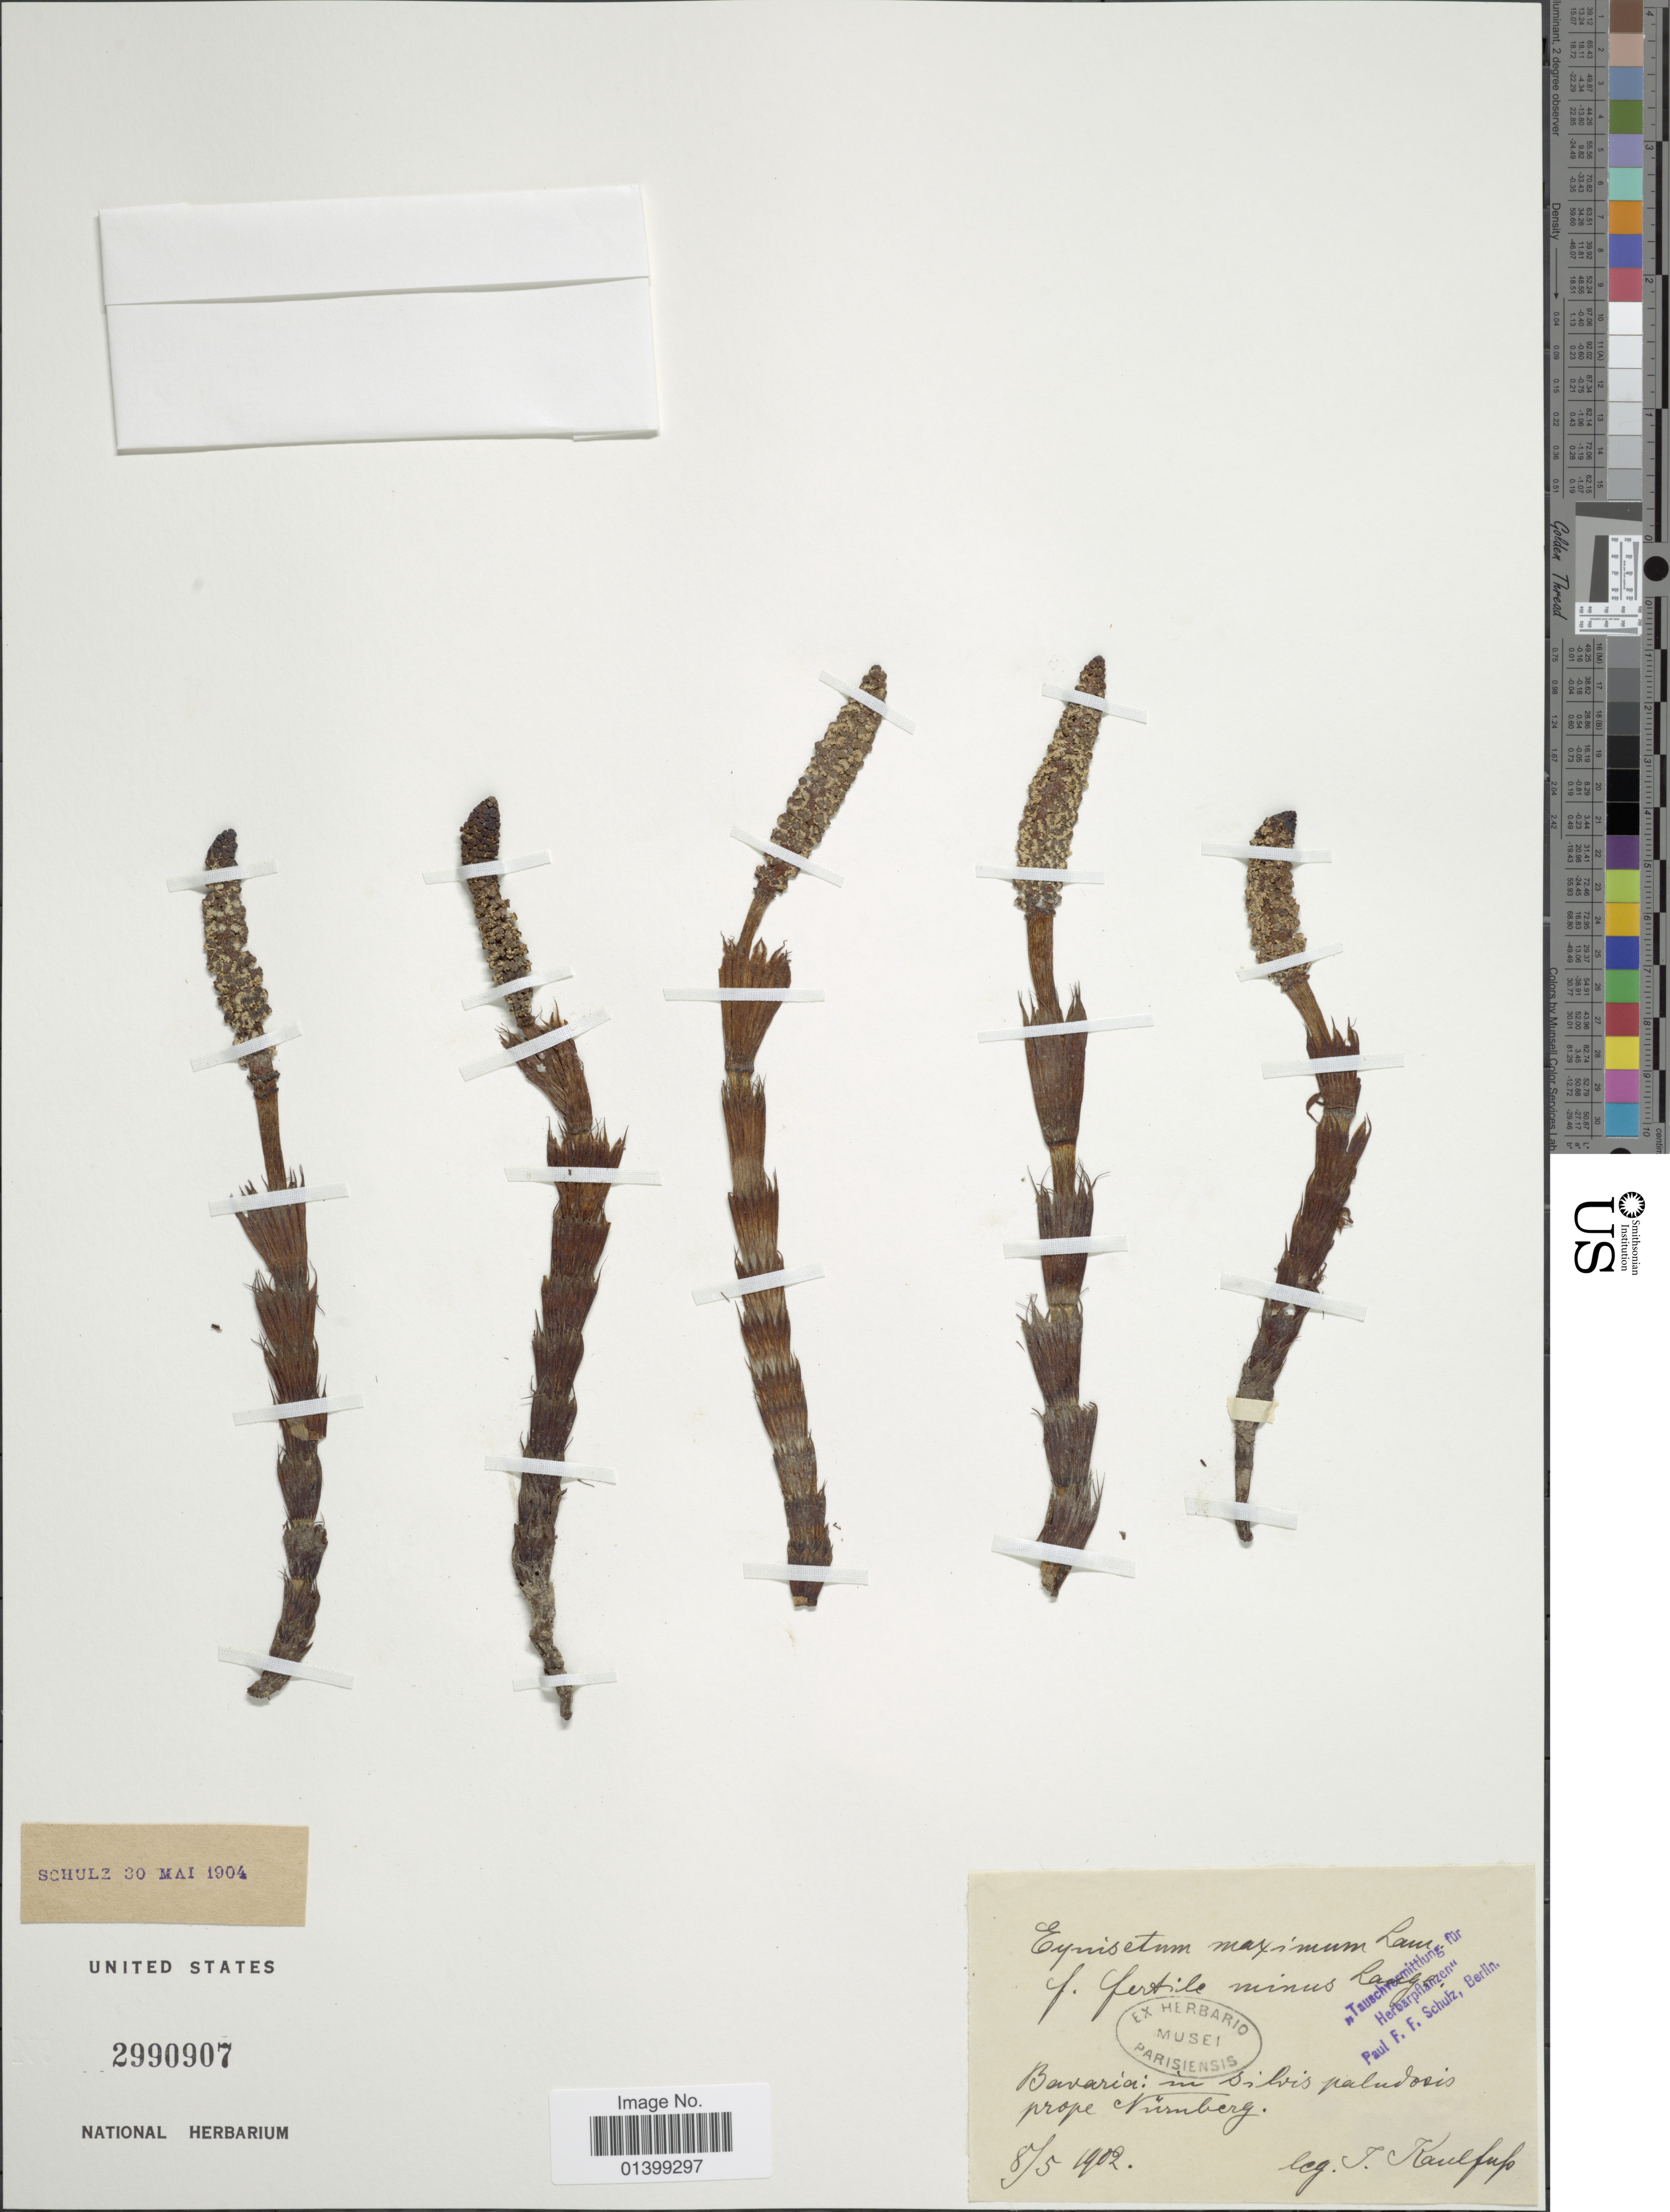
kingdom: Plantae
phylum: Tracheophyta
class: Polypodiopsida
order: Equisetales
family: Equisetaceae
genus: Equisetum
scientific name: Equisetum telmateia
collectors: J. S. Kaulfuss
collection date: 1902-05-08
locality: Banaria: in silvis paludosis prope Nüruberg [interpreted]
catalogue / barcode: US 2990907